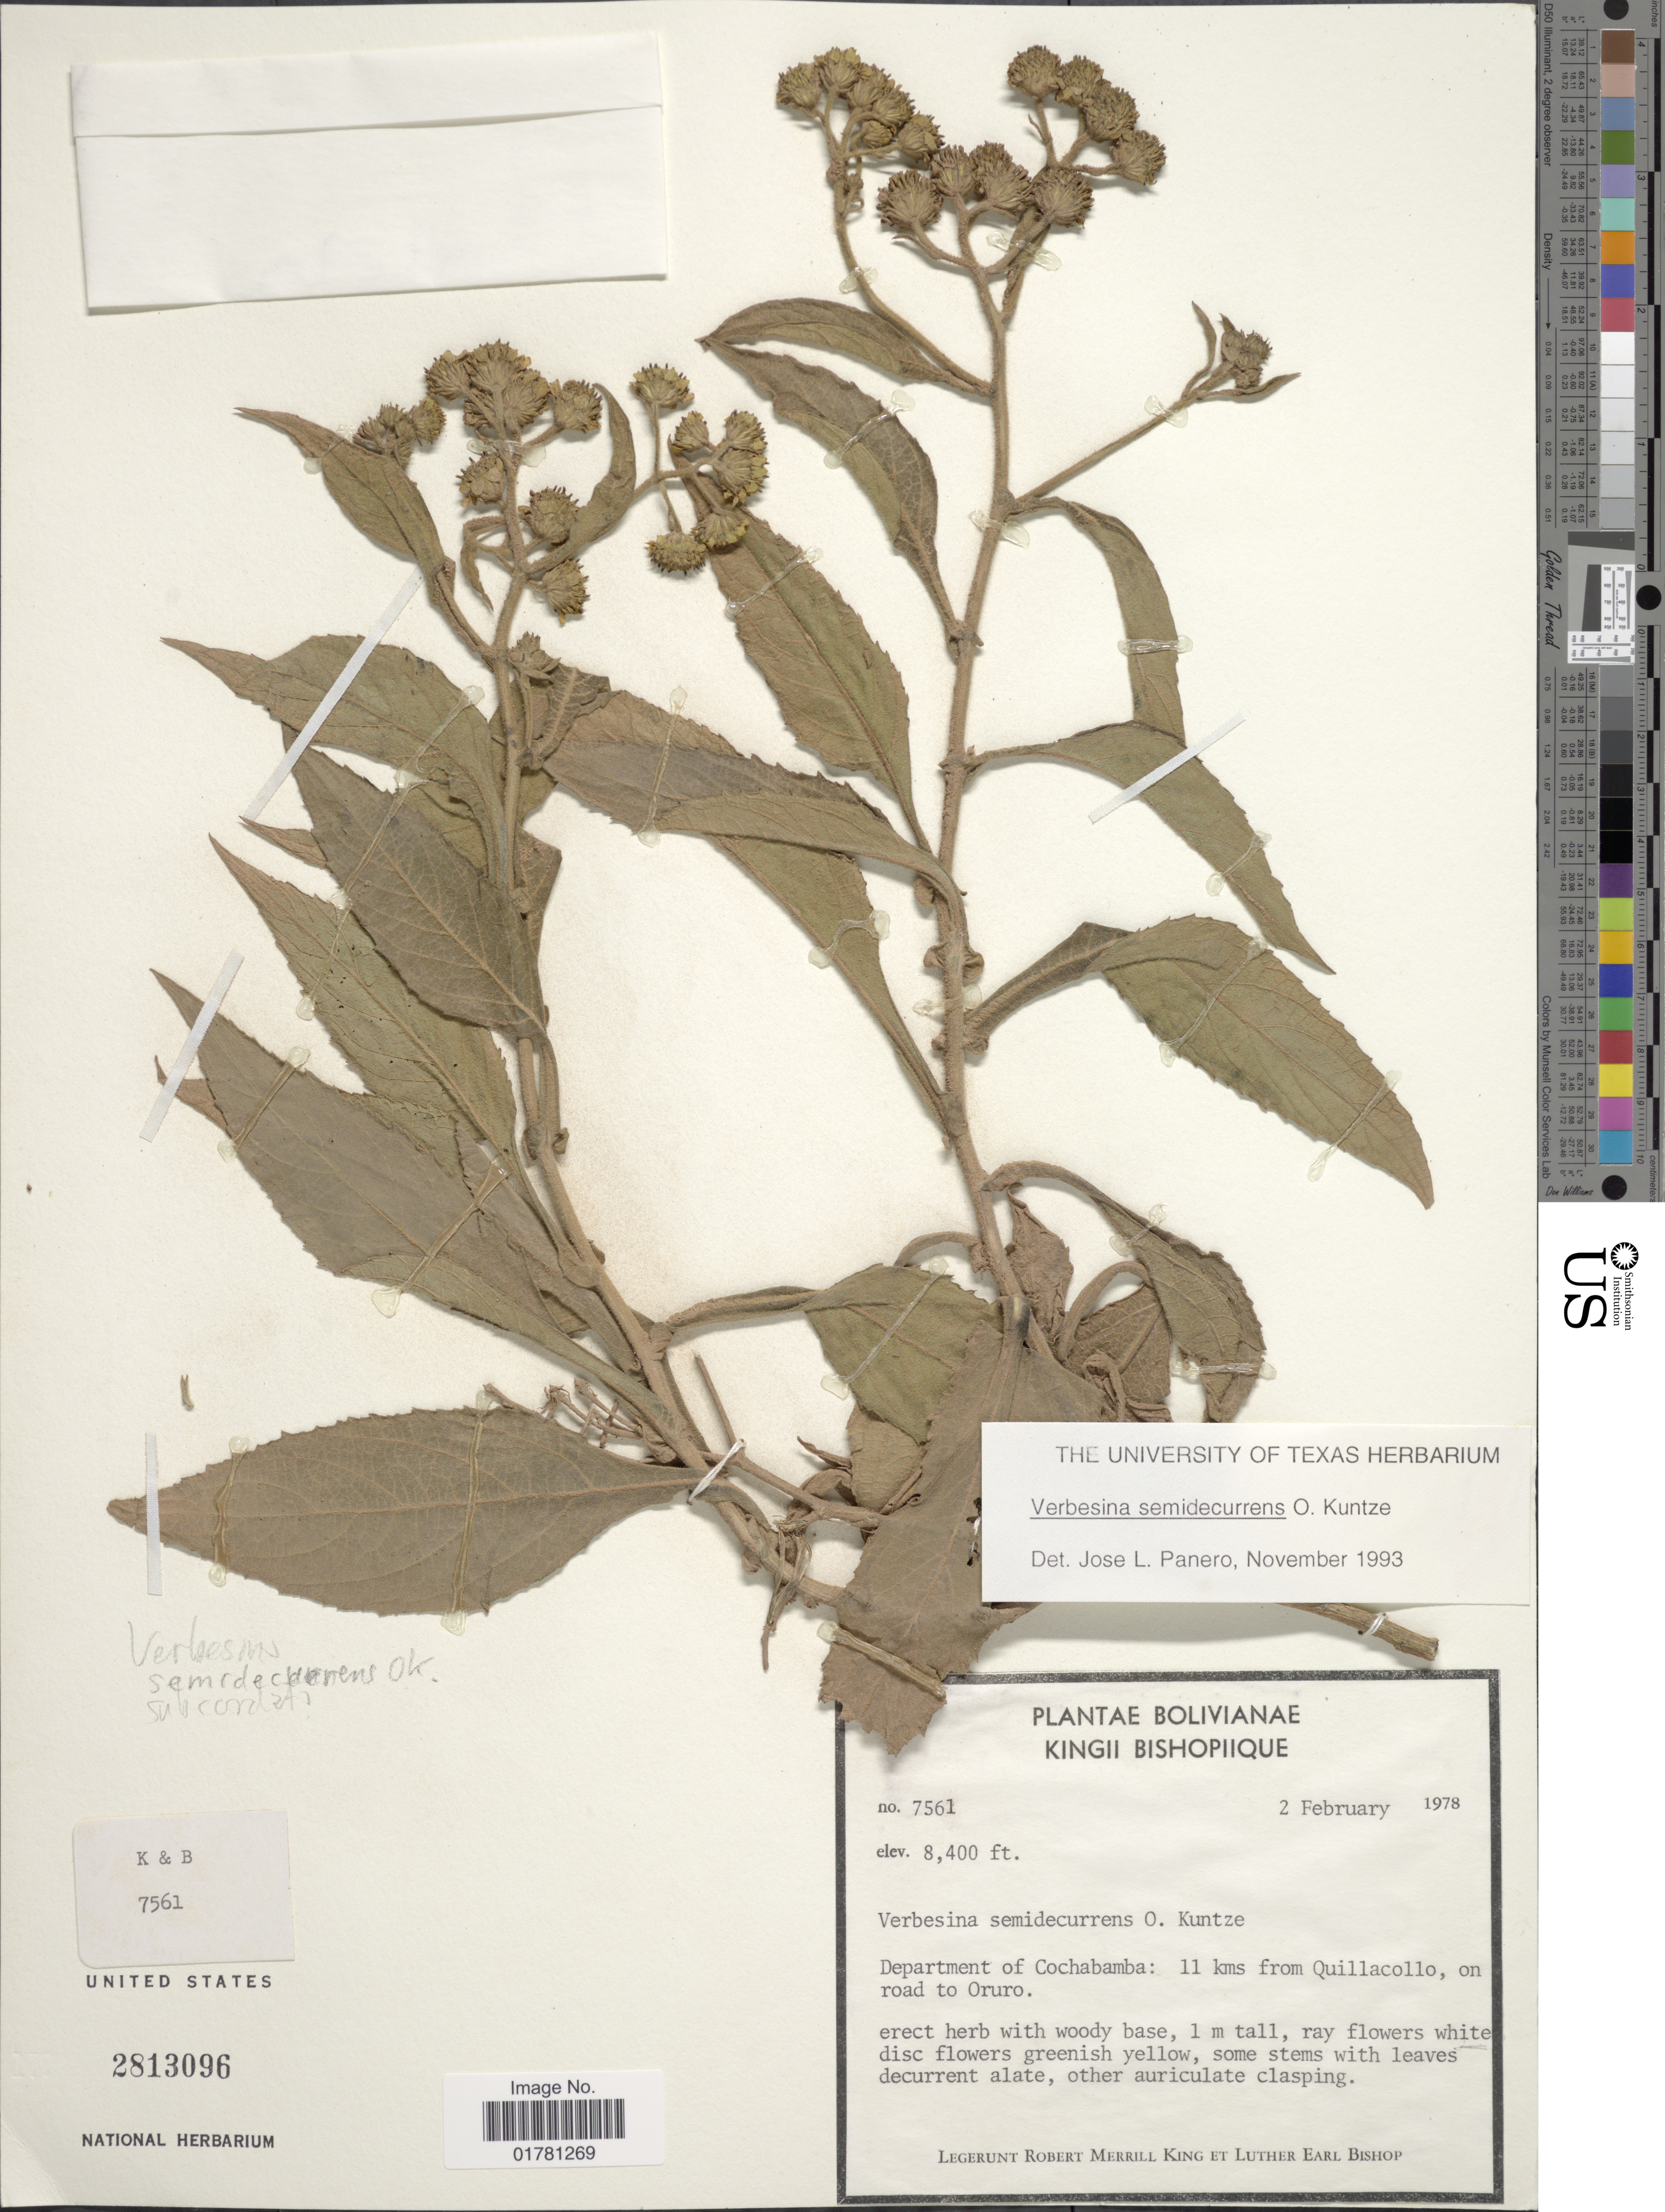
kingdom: Plantae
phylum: Tracheophyta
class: Magnoliopsida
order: Asterales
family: Asteraceae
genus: Verbesina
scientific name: Verbesina semidecurrens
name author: Kuntze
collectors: R. M. King & L. E. Bishop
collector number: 7561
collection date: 1978-02-02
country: Bolivia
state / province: Cochabamba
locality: Department of Cochabamba: 11 kms from Quillacollo, on road to Oruro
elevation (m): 2560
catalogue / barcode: US 2813096